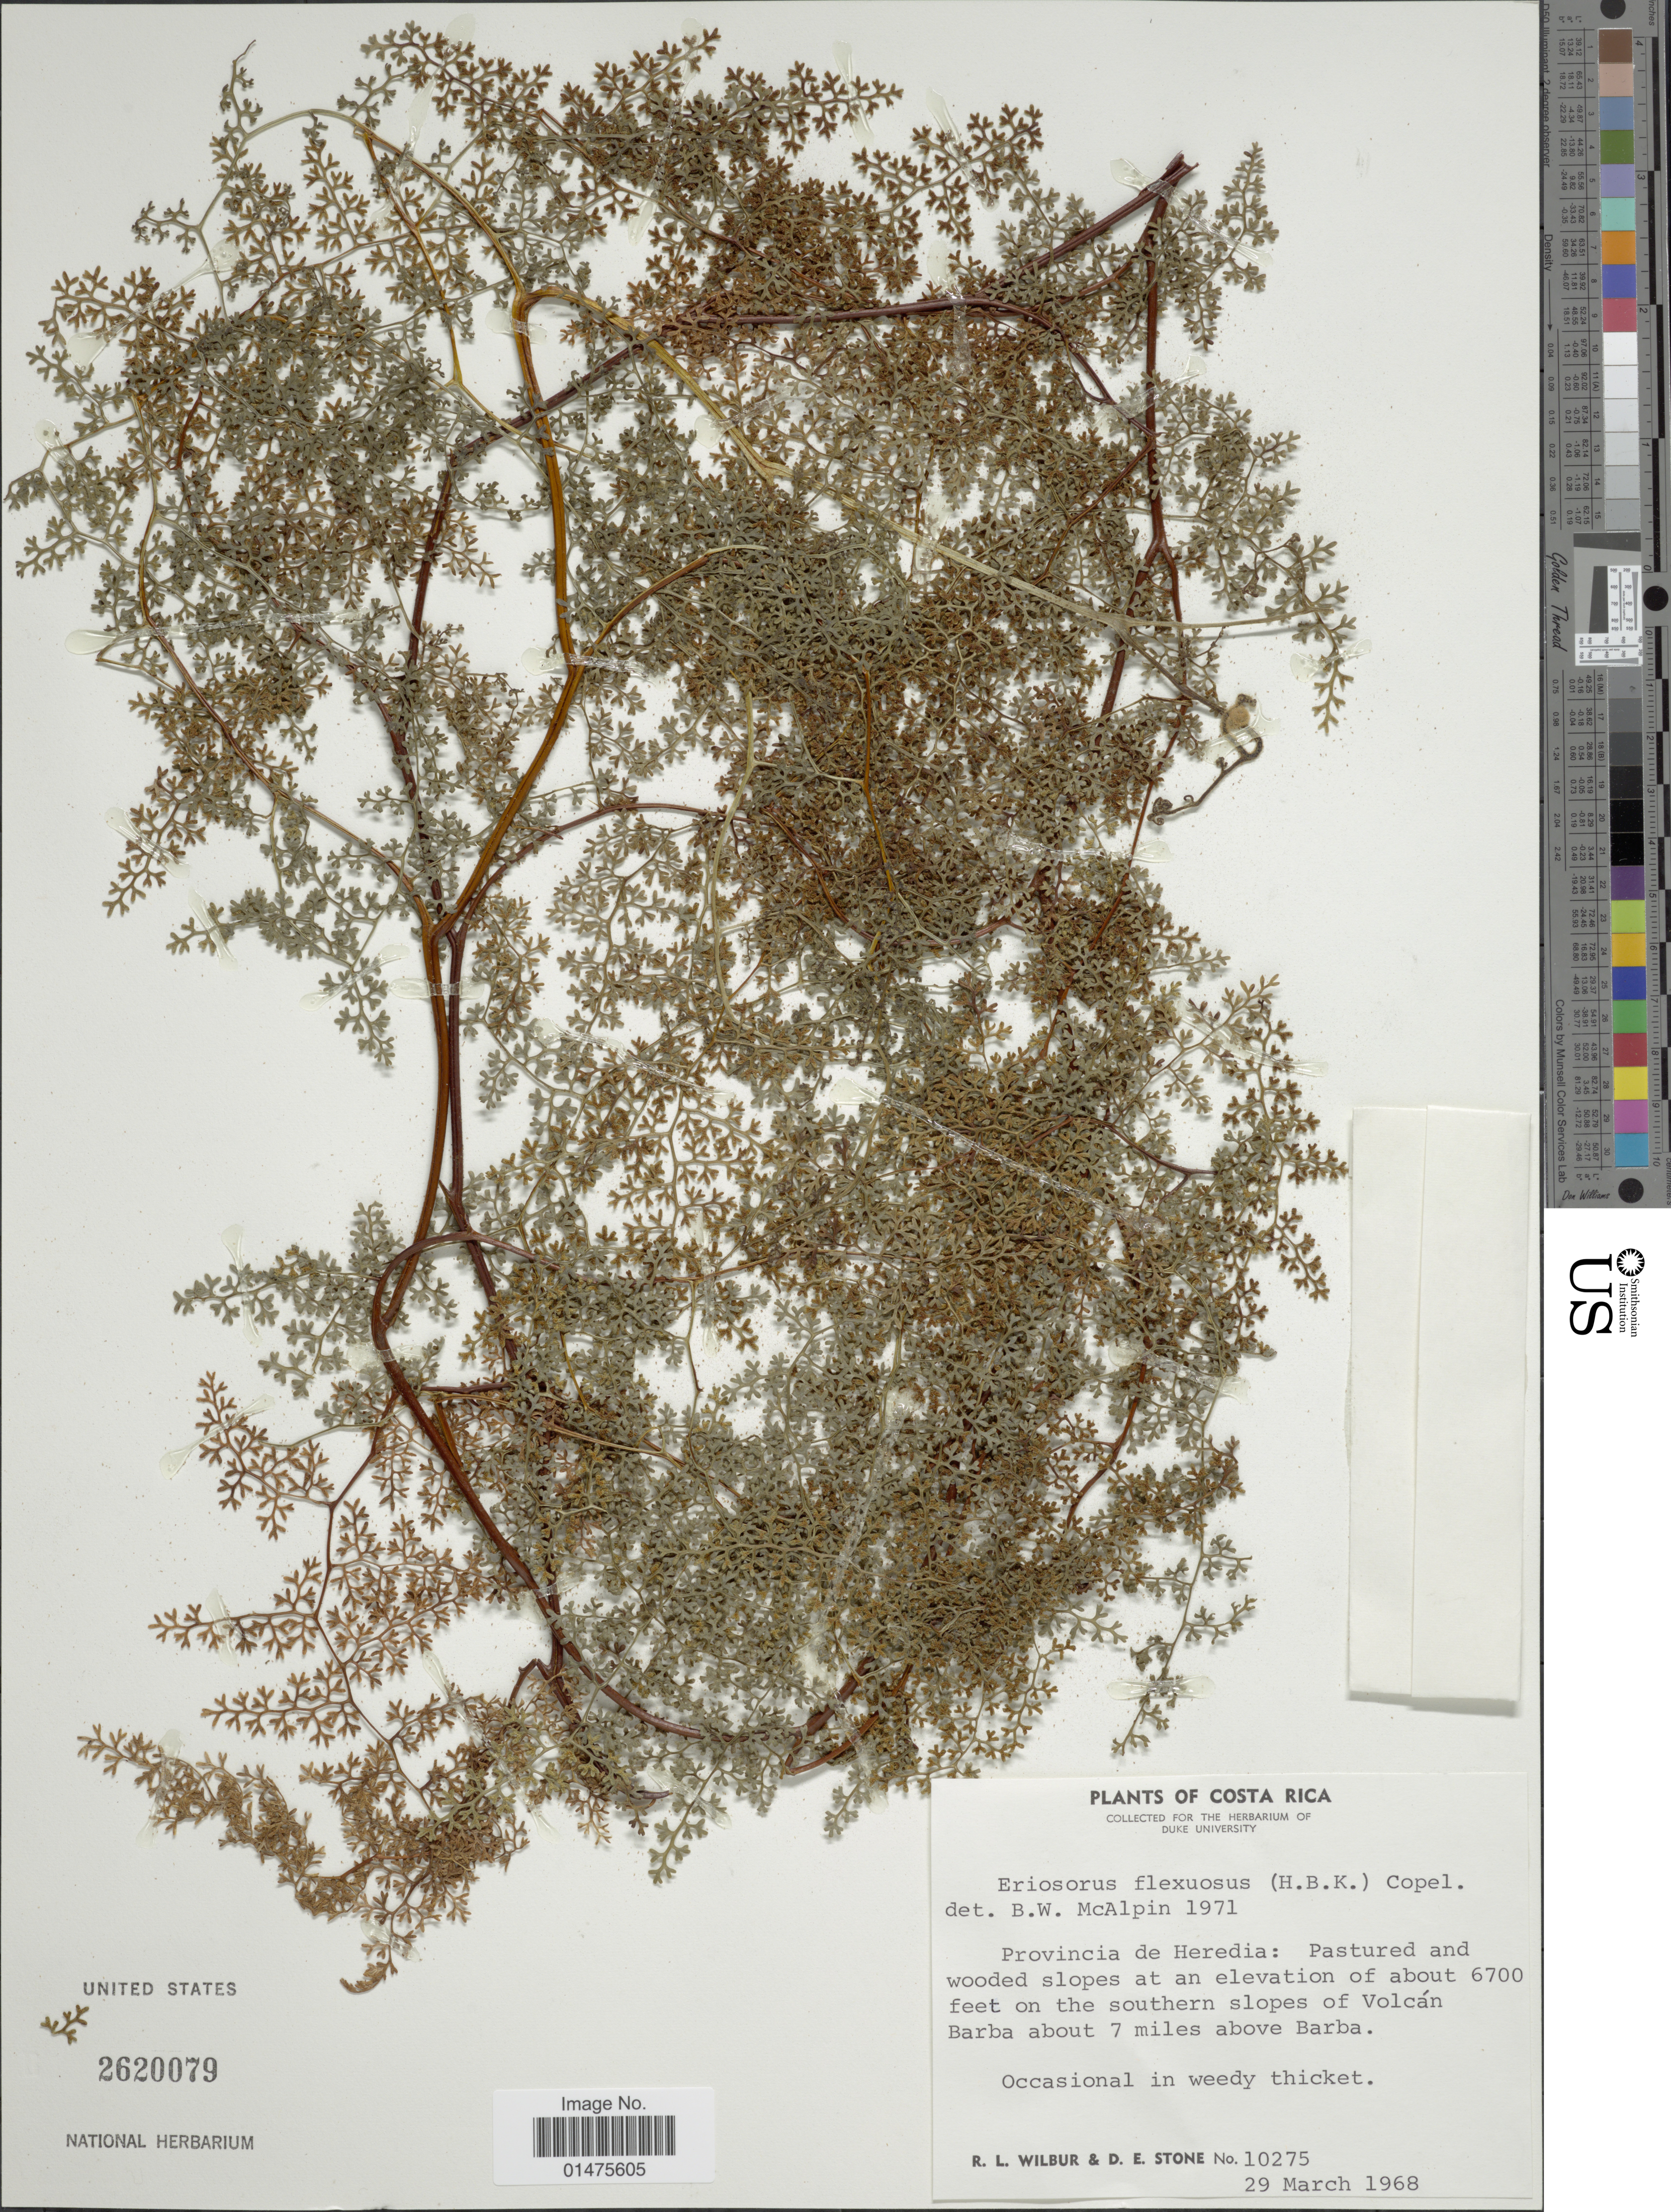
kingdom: Plantae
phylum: Tracheophyta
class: Polypodiopsida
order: Polypodiales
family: Pteridaceae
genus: Jamesonia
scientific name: Jamesonia flexuosa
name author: (Humb. & Bonpl.) Christenh.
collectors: R. L. Wilbur & D. E. Stone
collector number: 10275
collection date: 1968-03-29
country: Costa Rica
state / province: Heredia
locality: Pastured and wooded slopes at, on thesouthern slopes of Volcán Barba about 7 miles above Barba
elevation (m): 2042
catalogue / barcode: US 2620079